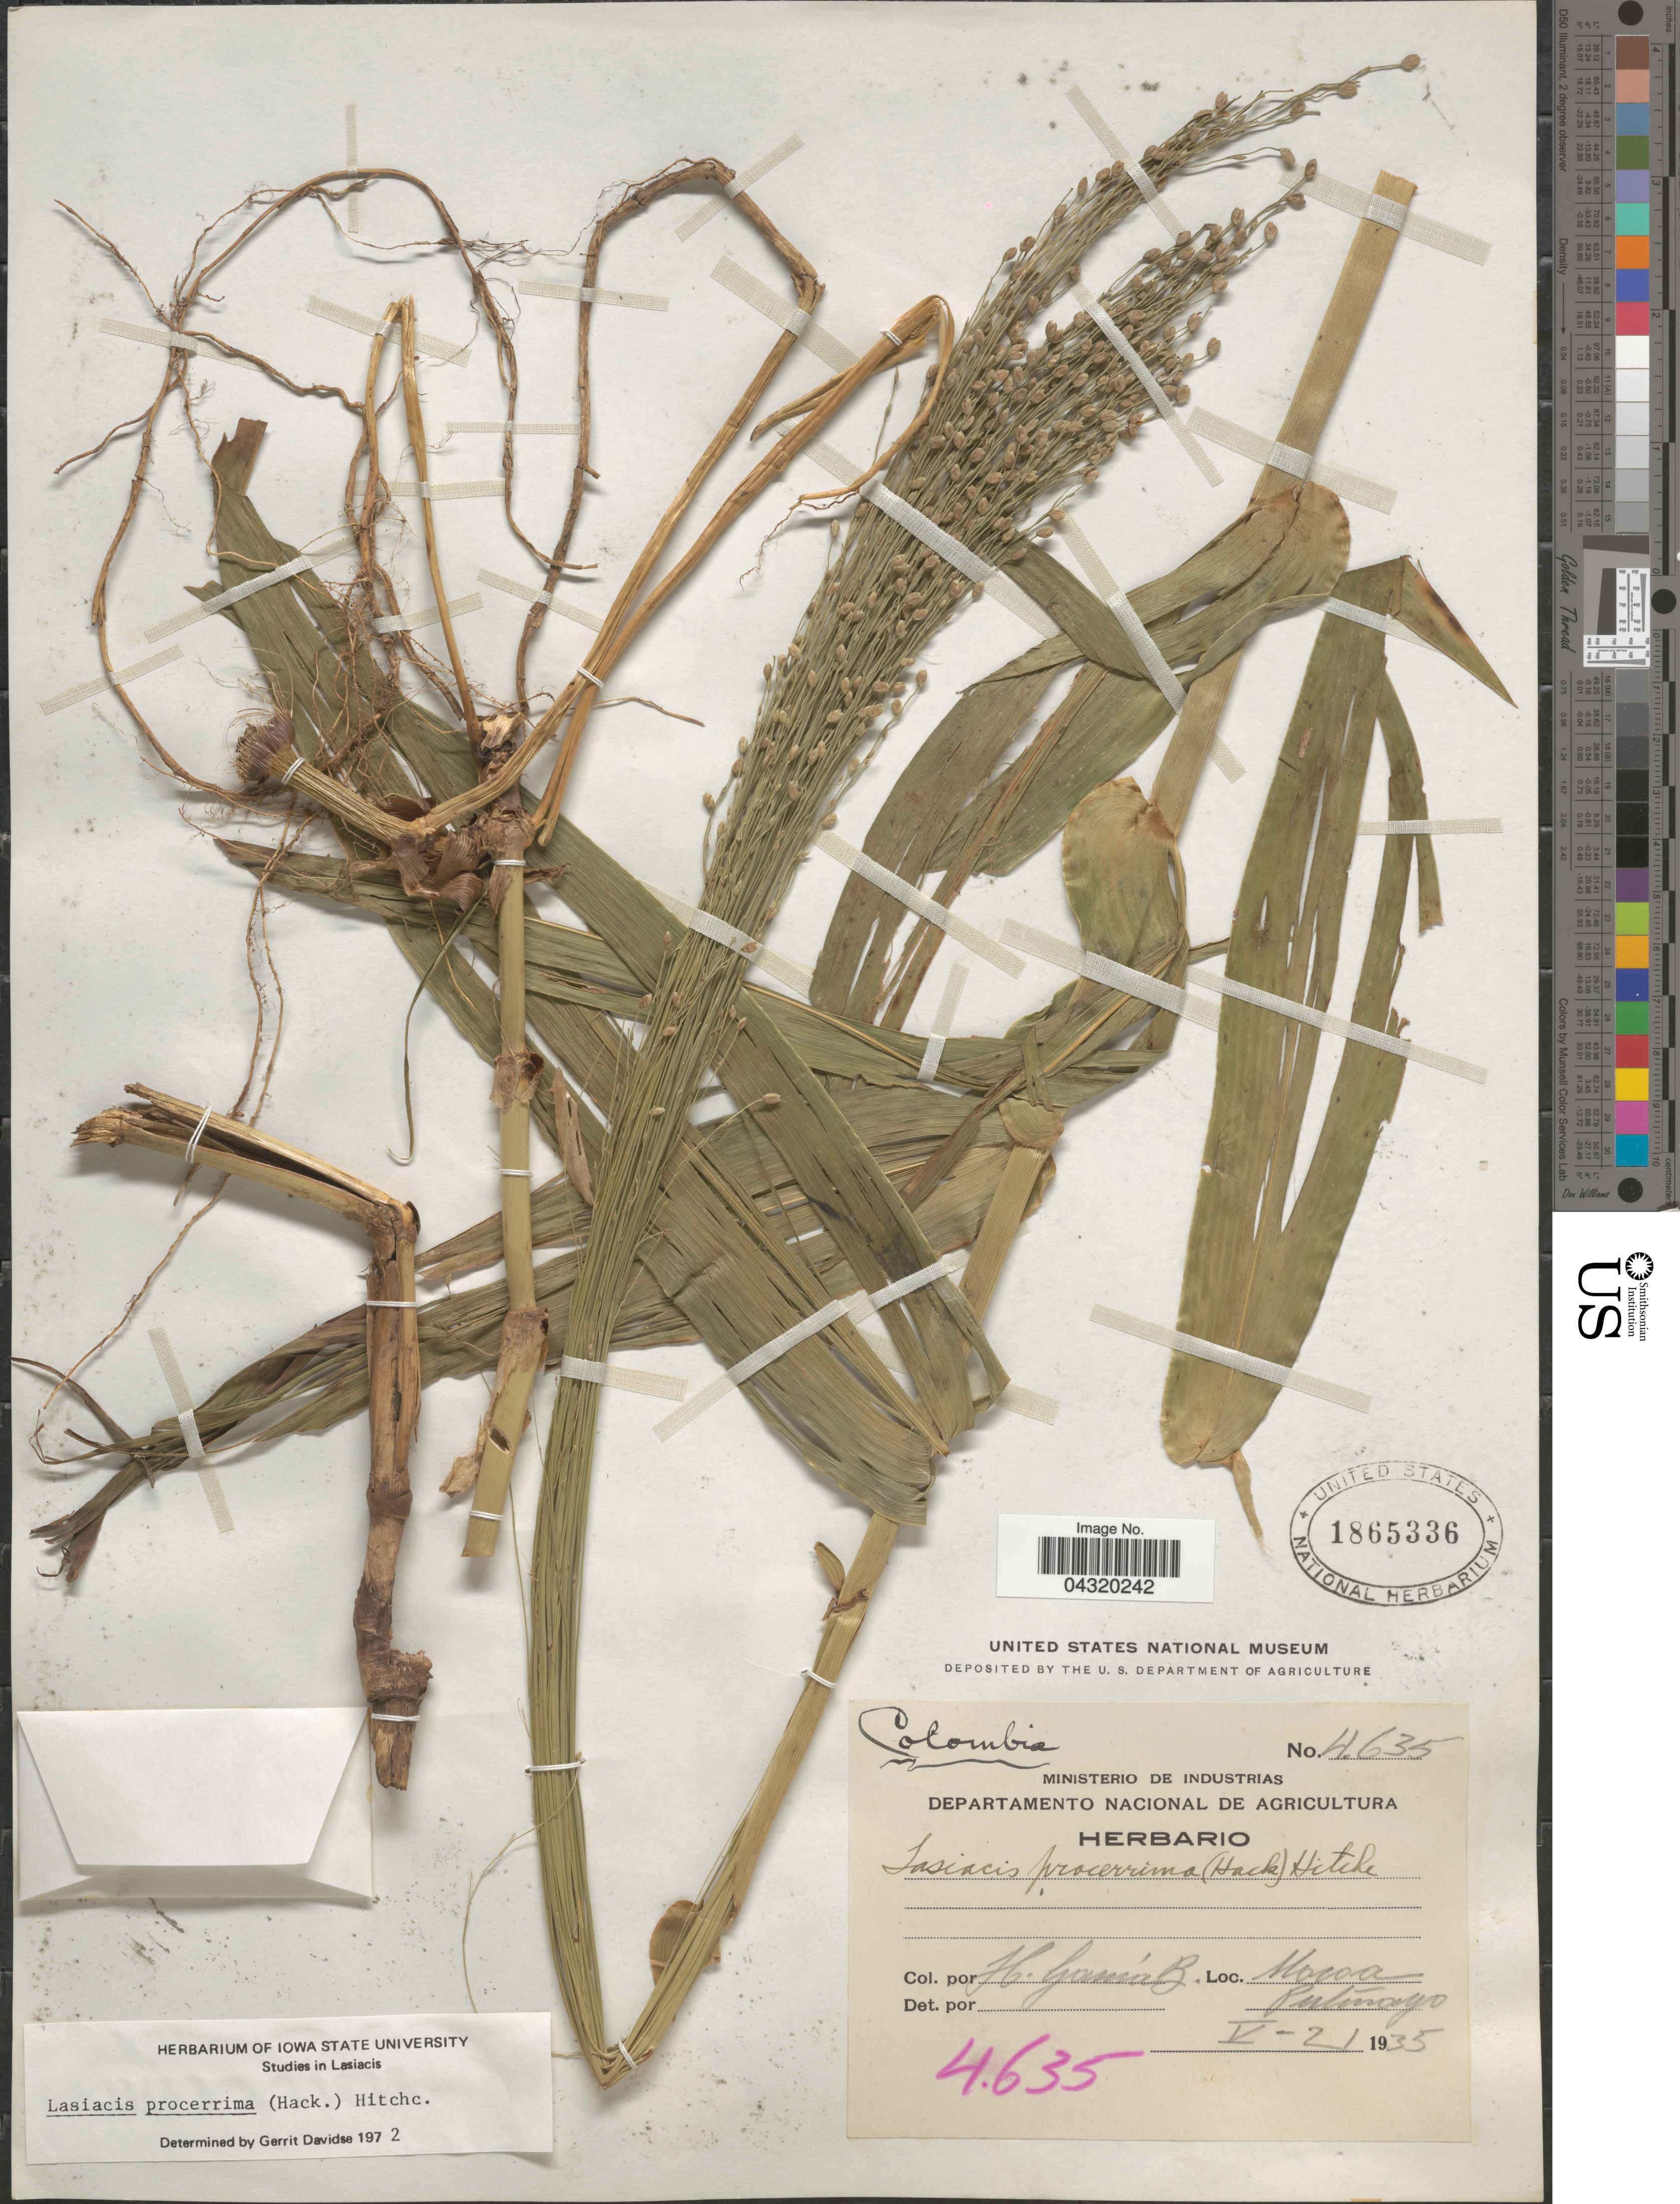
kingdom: Plantae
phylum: Tracheophyta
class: Liliopsida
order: Poales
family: Poaceae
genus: Lasiacis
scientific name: Lasiacis procerrima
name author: (Hack.) Hitchc.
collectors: H. García B.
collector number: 4635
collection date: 1935-05-21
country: Colombia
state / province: Putumayo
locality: Mocoa.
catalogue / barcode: US 1865336